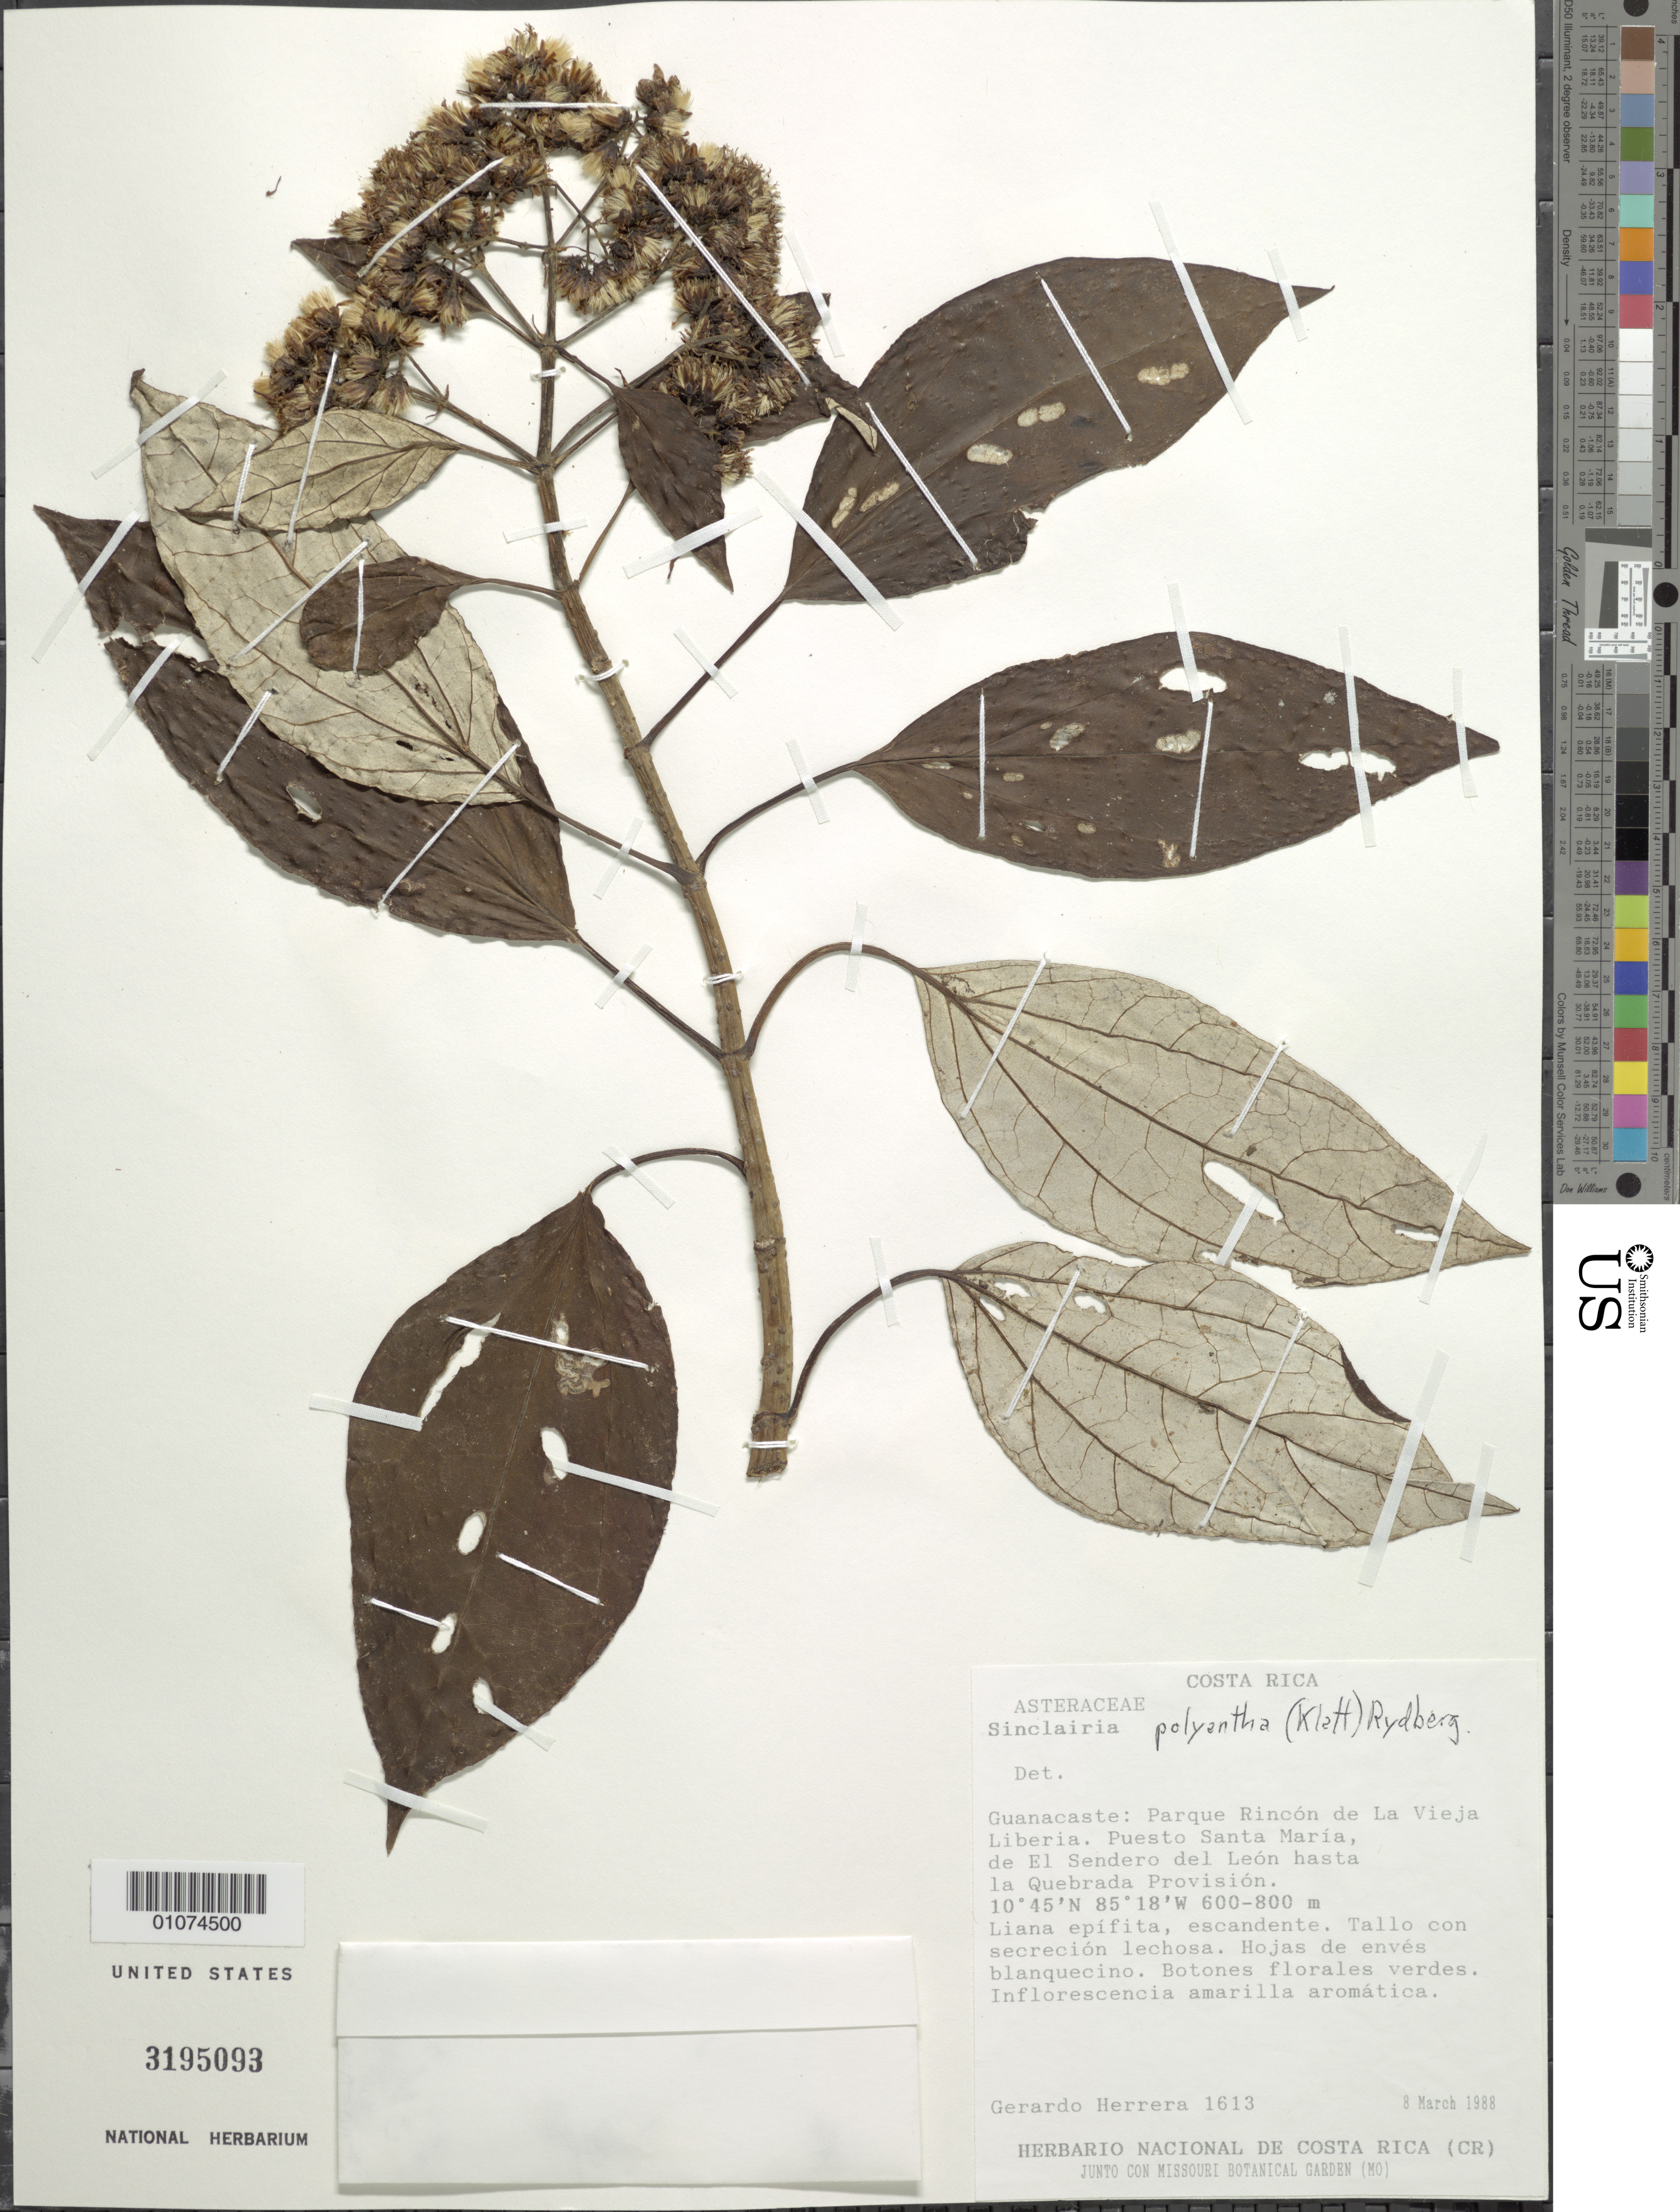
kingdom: Plantae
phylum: Tracheophyta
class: Magnoliopsida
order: Asterales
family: Asteraceae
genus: Sinclairia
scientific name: Sinclairia polyantha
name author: (Klatt) Rydb.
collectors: G. Herrera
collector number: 1613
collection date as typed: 8 March 1988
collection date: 1988-03-08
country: Costa Rica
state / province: Guanacaste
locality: Parque Rincon de La Vieja Liberia, Puesto Santa Maria de El Sendero del Leon hasta la Quebrada Provision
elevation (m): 600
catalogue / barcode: US 3195093